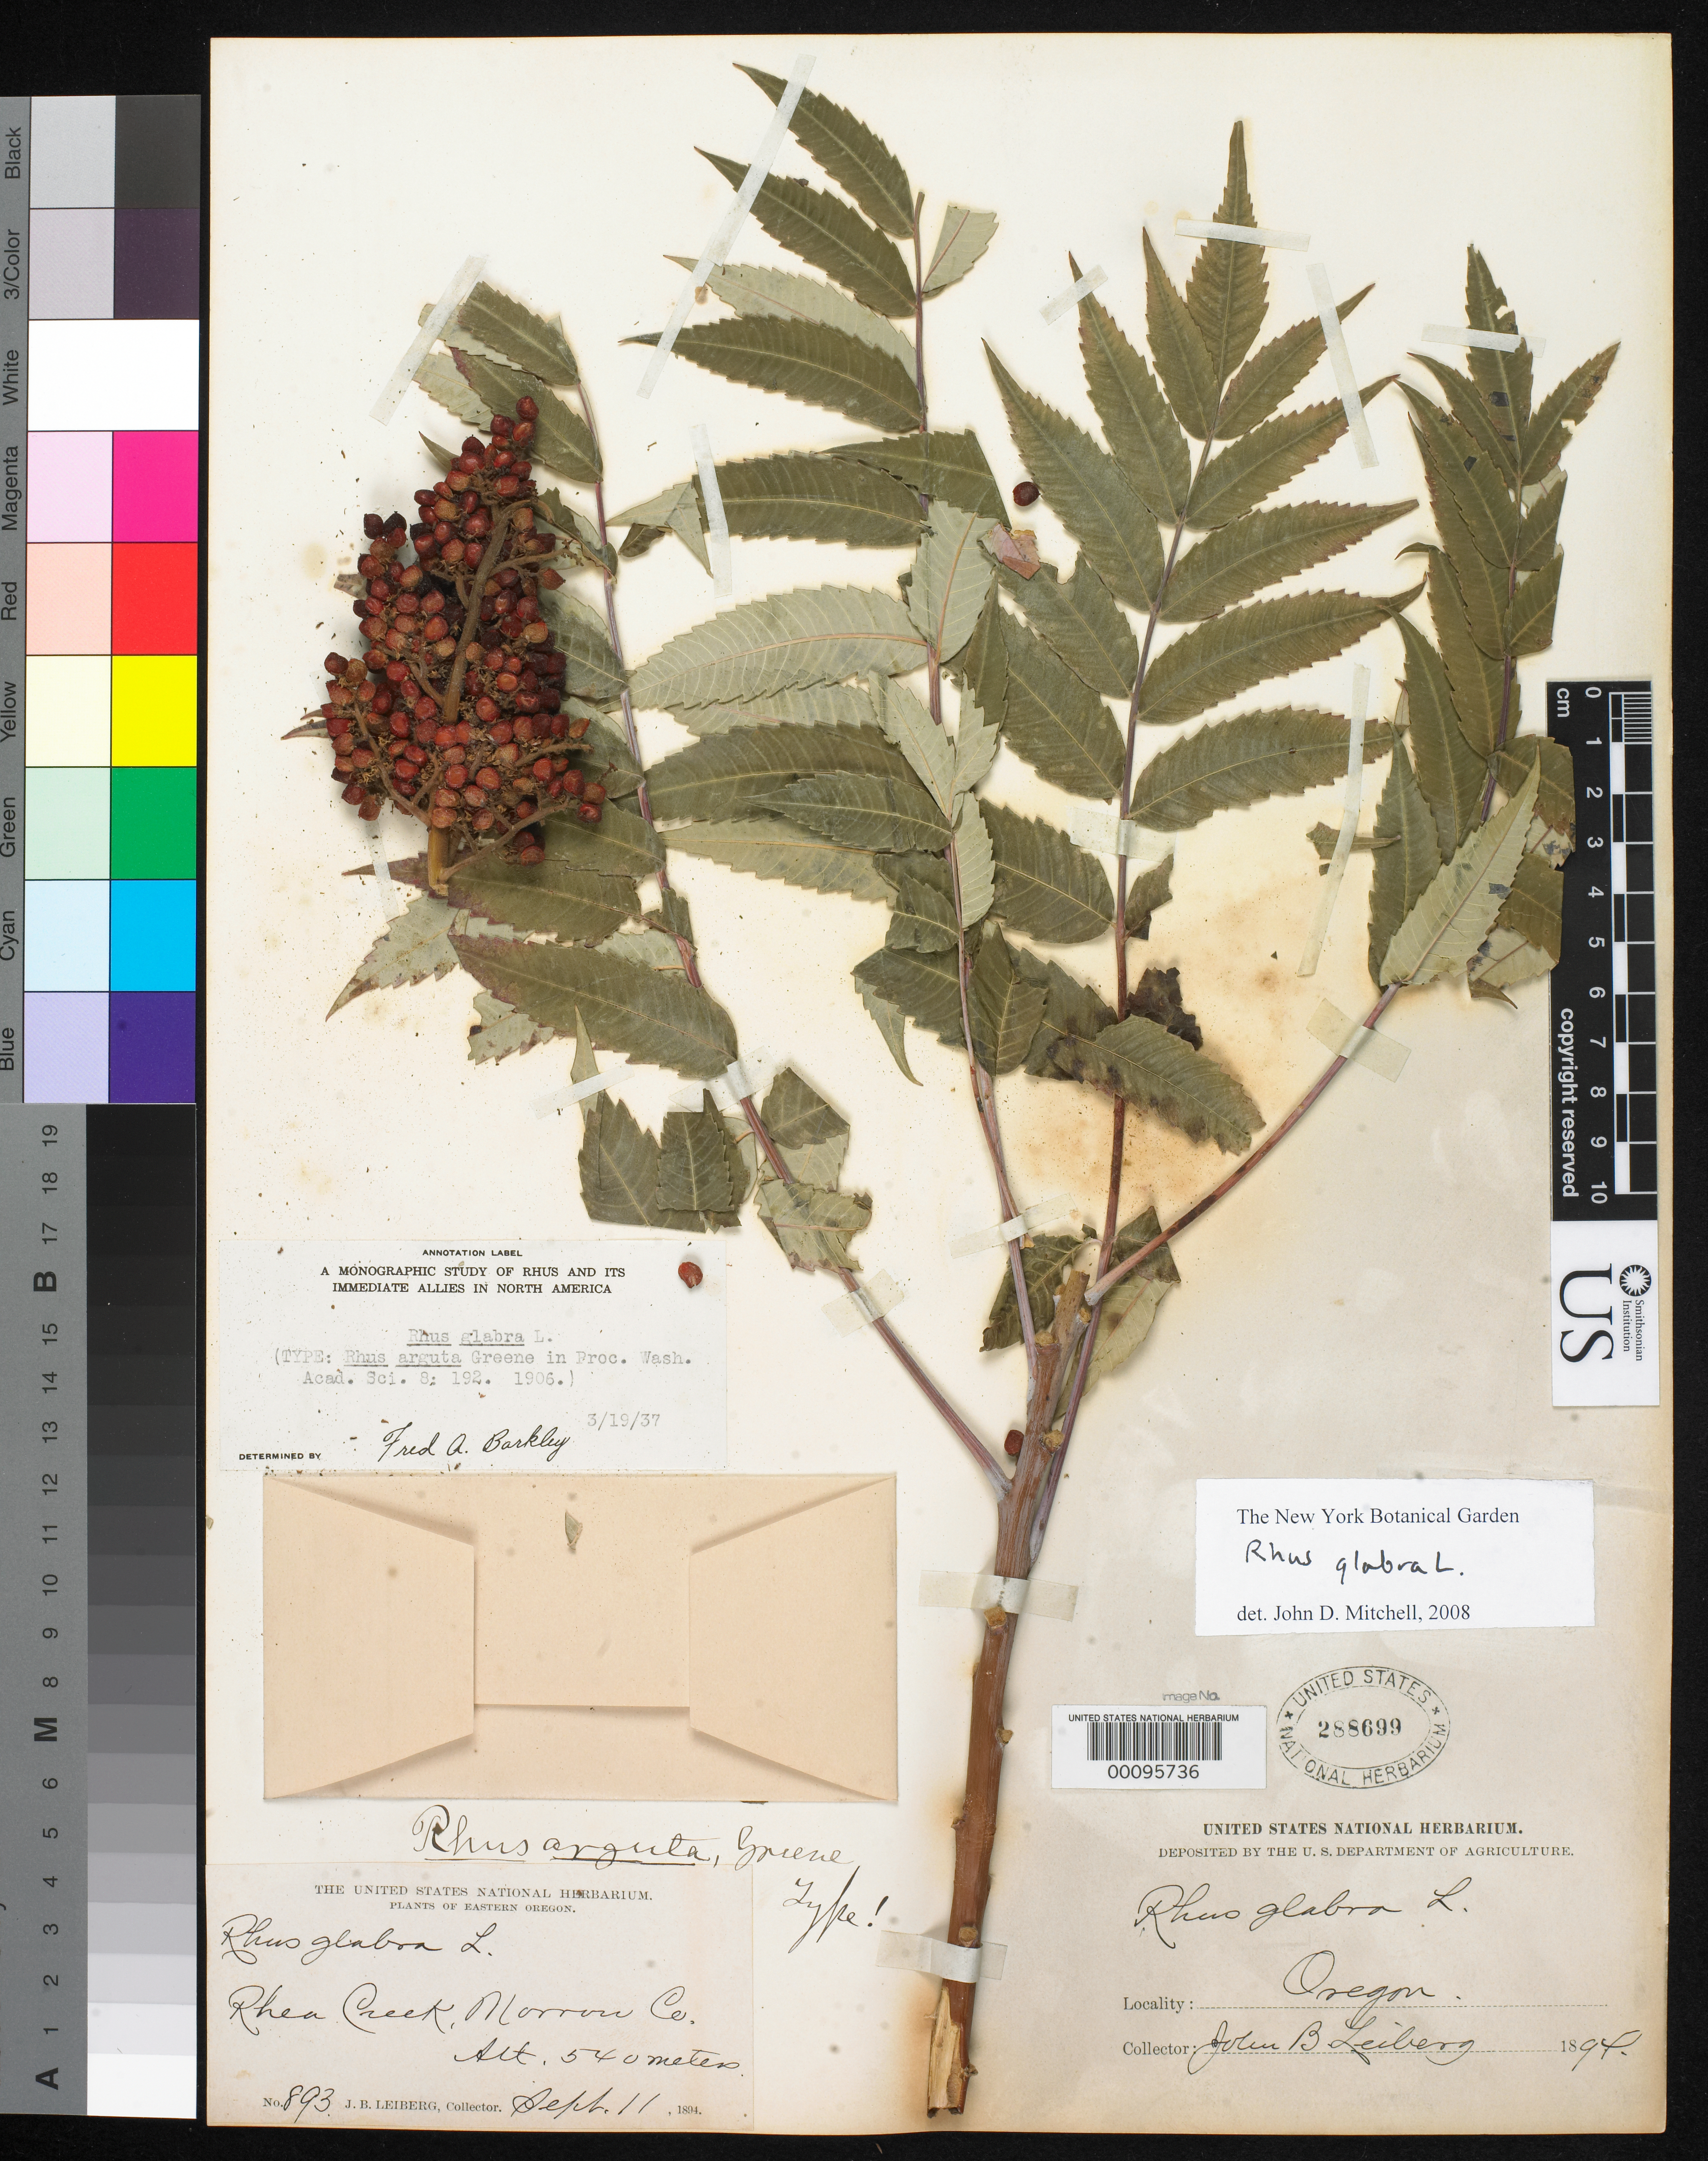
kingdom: Plantae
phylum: Tracheophyta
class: Magnoliopsida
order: Sapindales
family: Anacardiaceae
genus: Rhus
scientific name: Rhus arguta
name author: Greene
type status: Holotype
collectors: J. Leiberg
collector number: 893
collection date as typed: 11 Sep 1894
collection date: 1894-09-11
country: United States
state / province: Oregon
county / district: Morrow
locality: Rhea Creek.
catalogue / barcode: US 288699